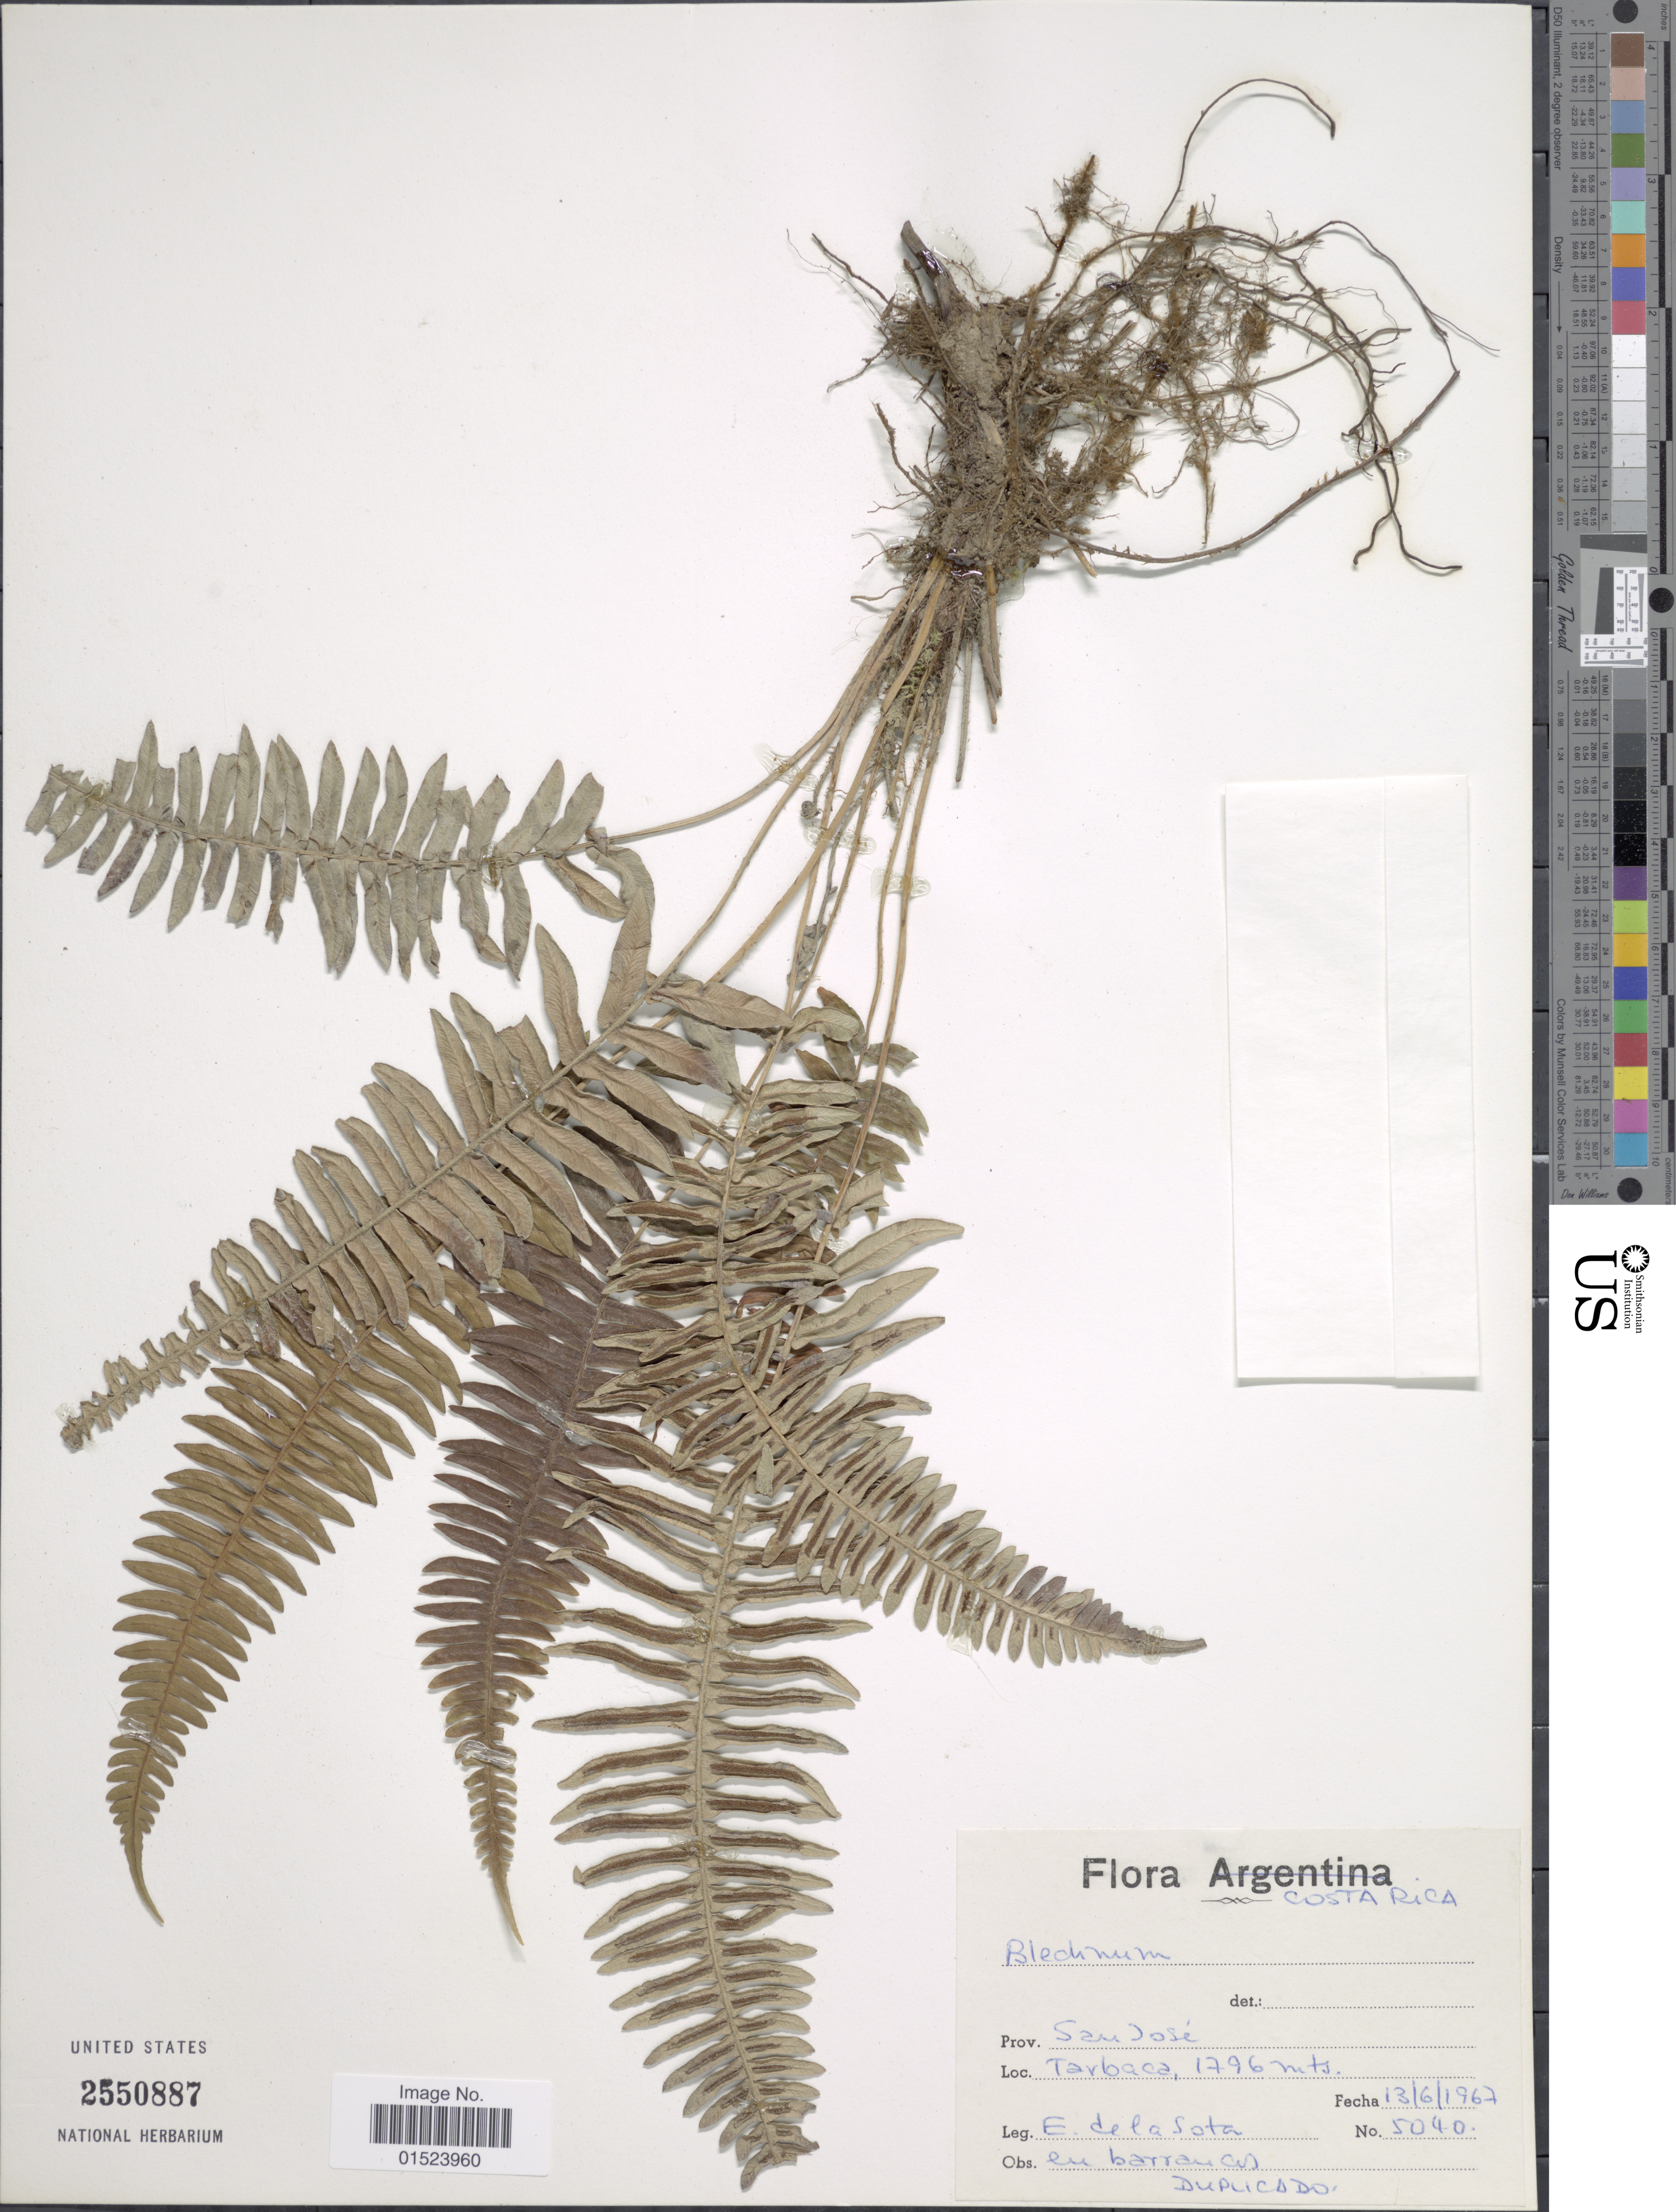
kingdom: Plantae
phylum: Tracheophyta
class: Polypodiopsida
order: Polypodiales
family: Blechnaceae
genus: Blechnum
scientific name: Blechnum glandulosum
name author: Link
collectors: E. R. de la Sota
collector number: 5040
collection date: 1967-06-13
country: Costa Rica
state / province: San José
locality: Tarbaca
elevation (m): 1796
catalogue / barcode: US 2550887